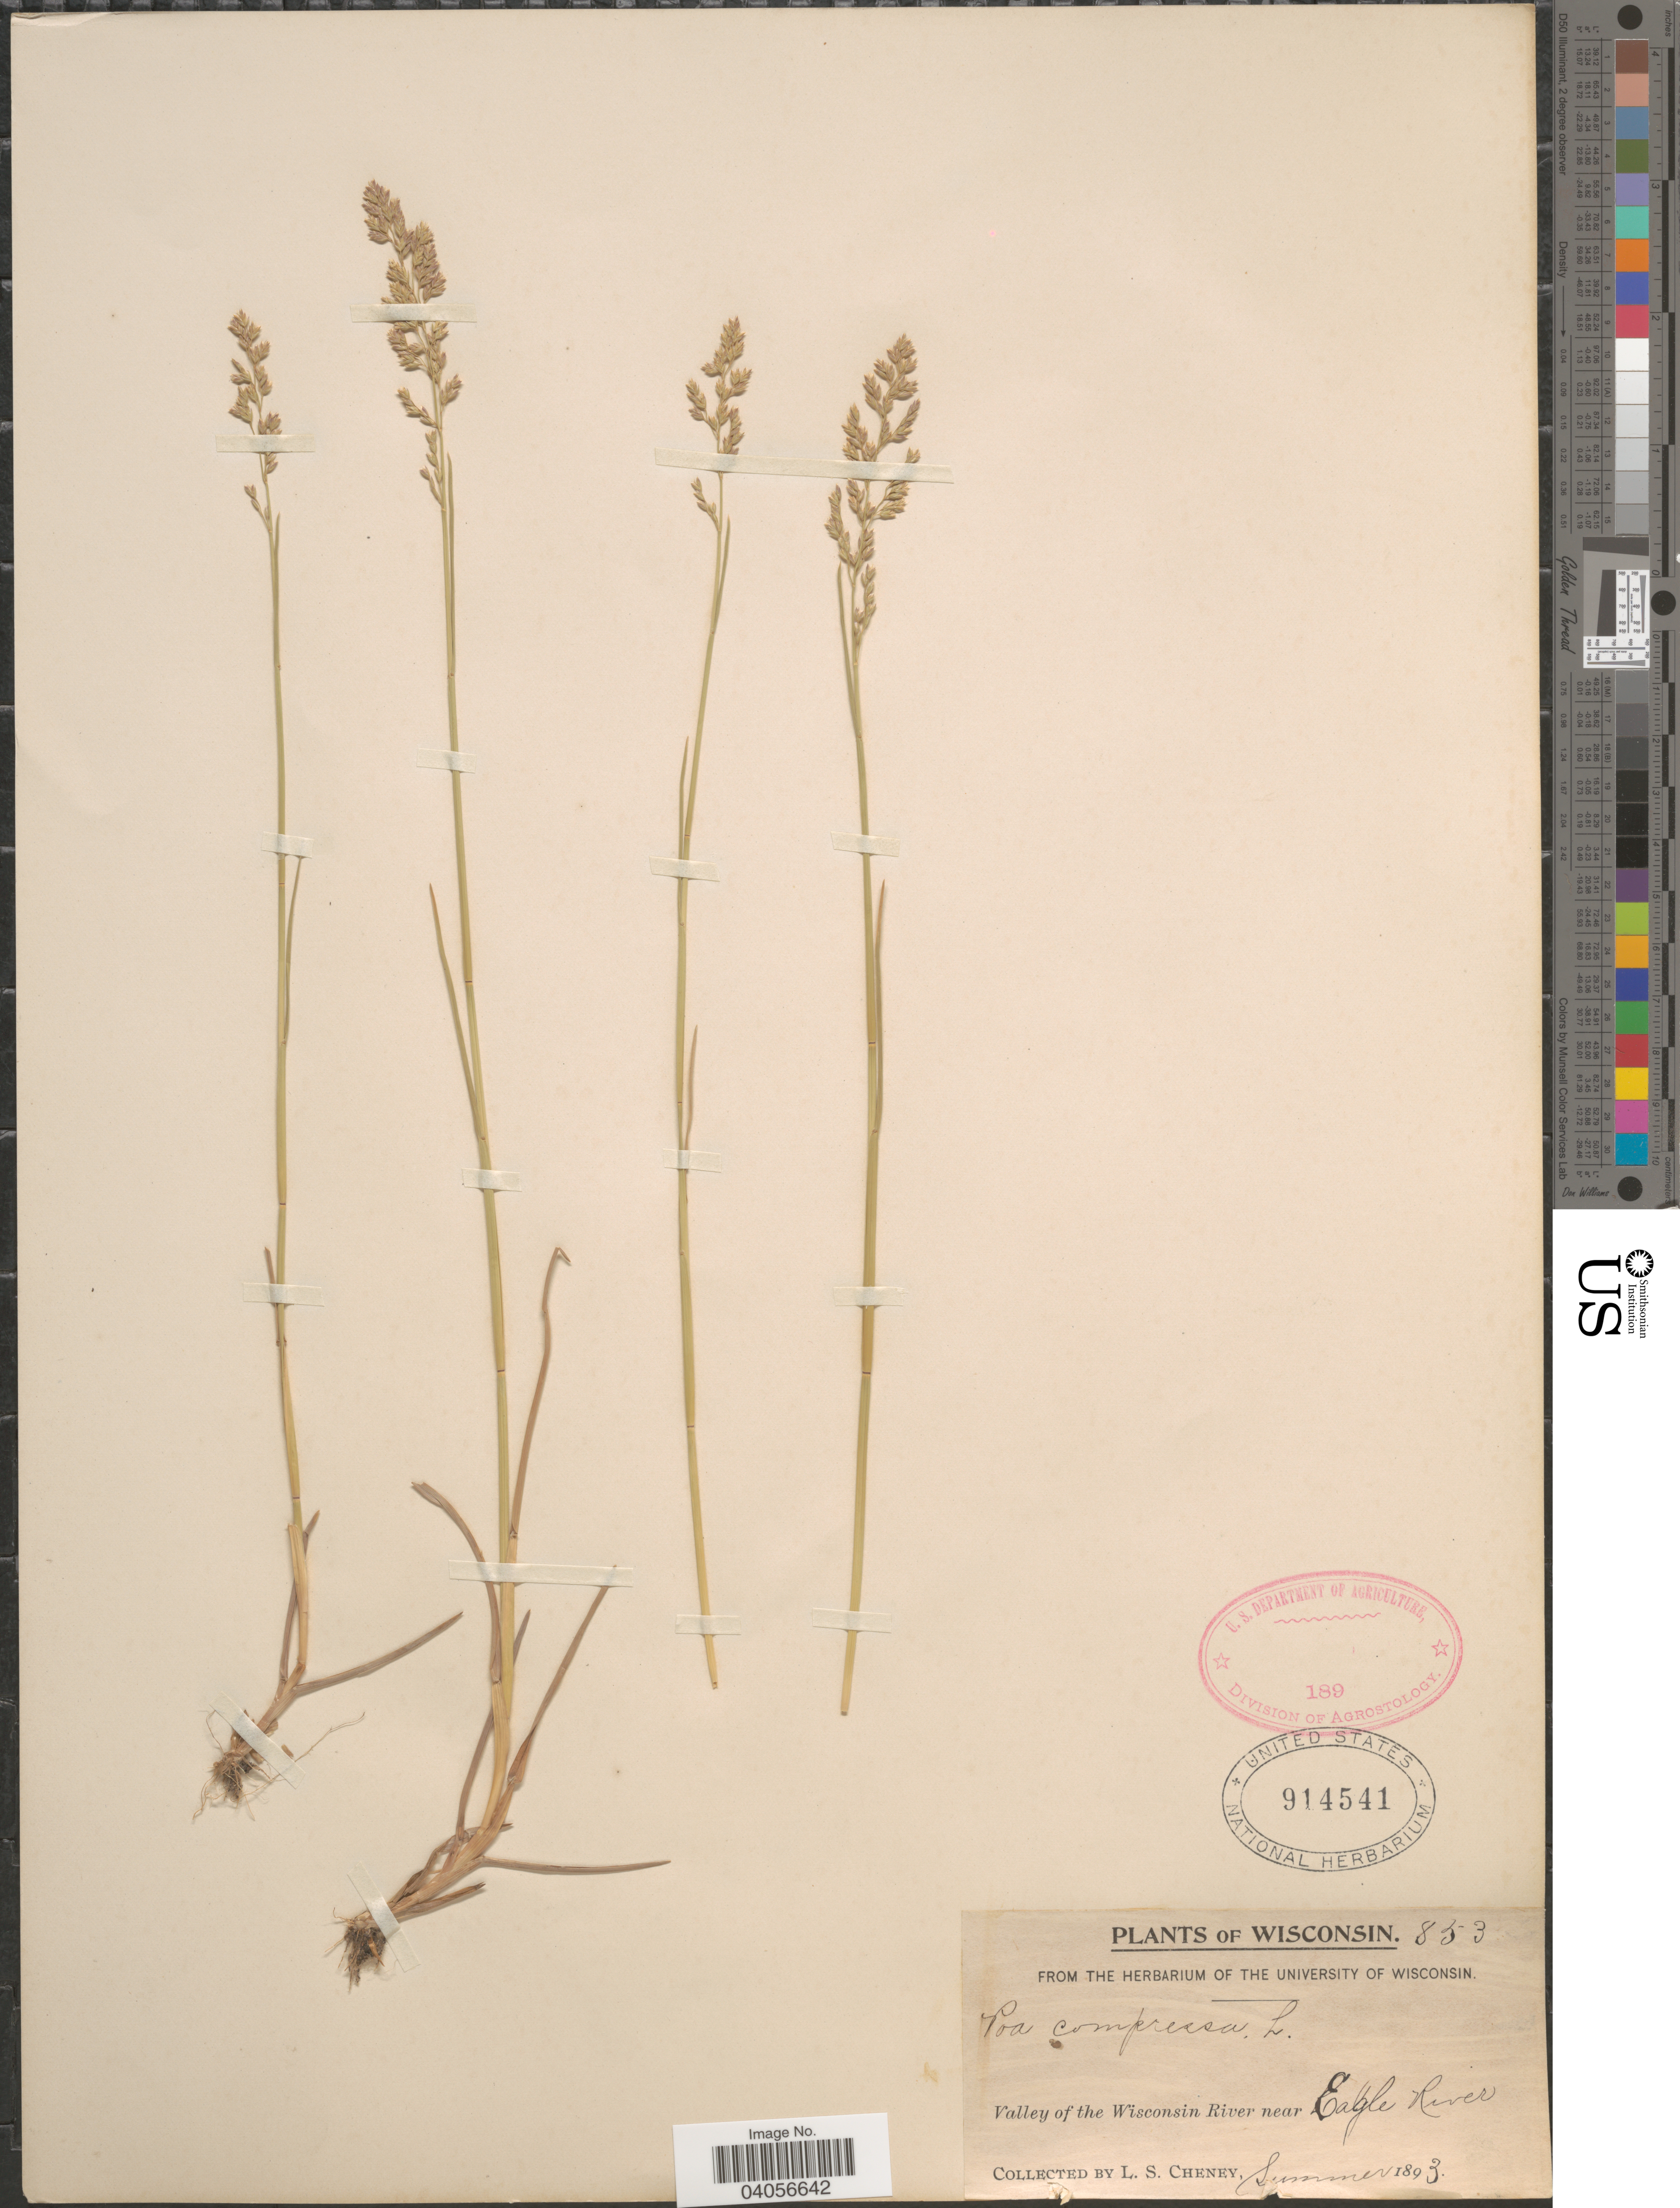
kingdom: Plantae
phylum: Tracheophyta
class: Liliopsida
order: Poales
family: Poaceae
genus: Poa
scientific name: Poa compressa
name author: L.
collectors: L. Cheney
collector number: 853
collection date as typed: Summer 1893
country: United States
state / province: Wisconsin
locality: Valley of the Wisconsin River near Eagle River.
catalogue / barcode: US 914541